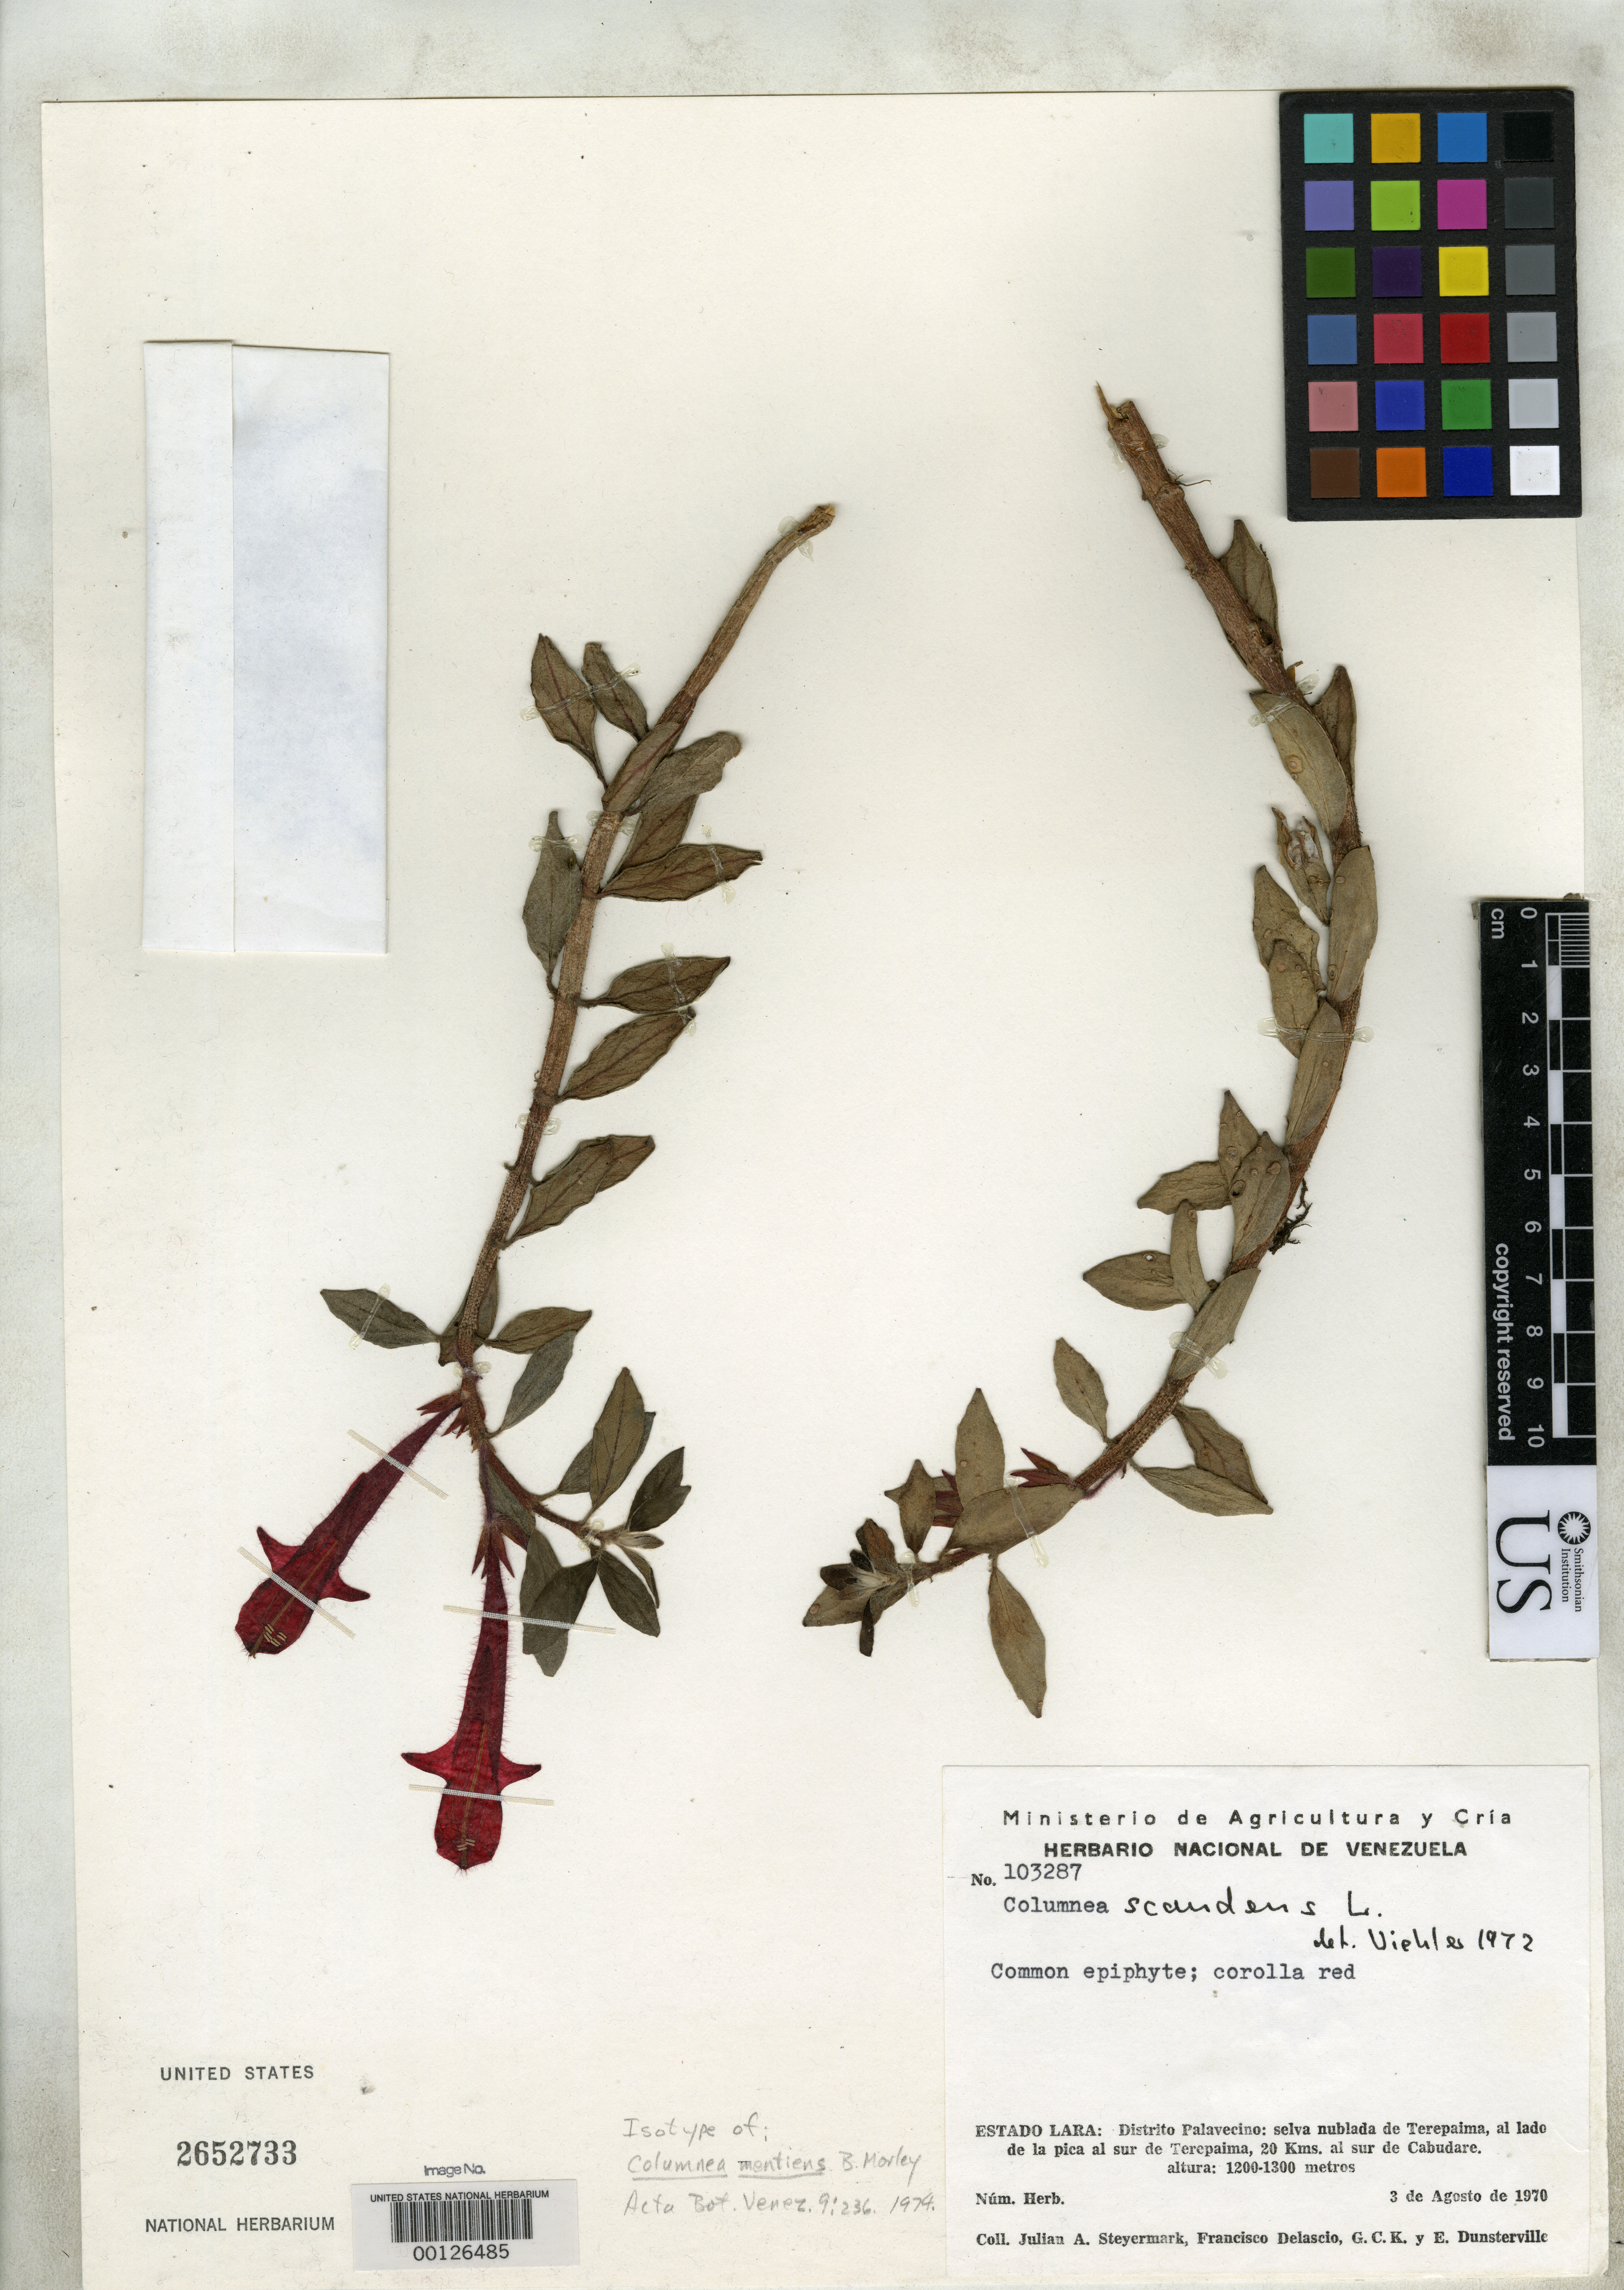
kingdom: Plantae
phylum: Tracheophyta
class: Magnoliopsida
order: Lamiales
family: Gesneriaceae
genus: Columnea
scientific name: Columnea mentiens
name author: B.D. Morley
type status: Isotype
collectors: J. Steyermark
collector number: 103287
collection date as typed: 03 Aug 1970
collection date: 1970-08-03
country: Venezuela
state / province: Lara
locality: Dist. Palavecino, Selva Nublada de Terepaima, al lado de La Pica al Sur de Terepaima, 20 kms al Sur de Cabudare.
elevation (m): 1200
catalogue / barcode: US 2652733